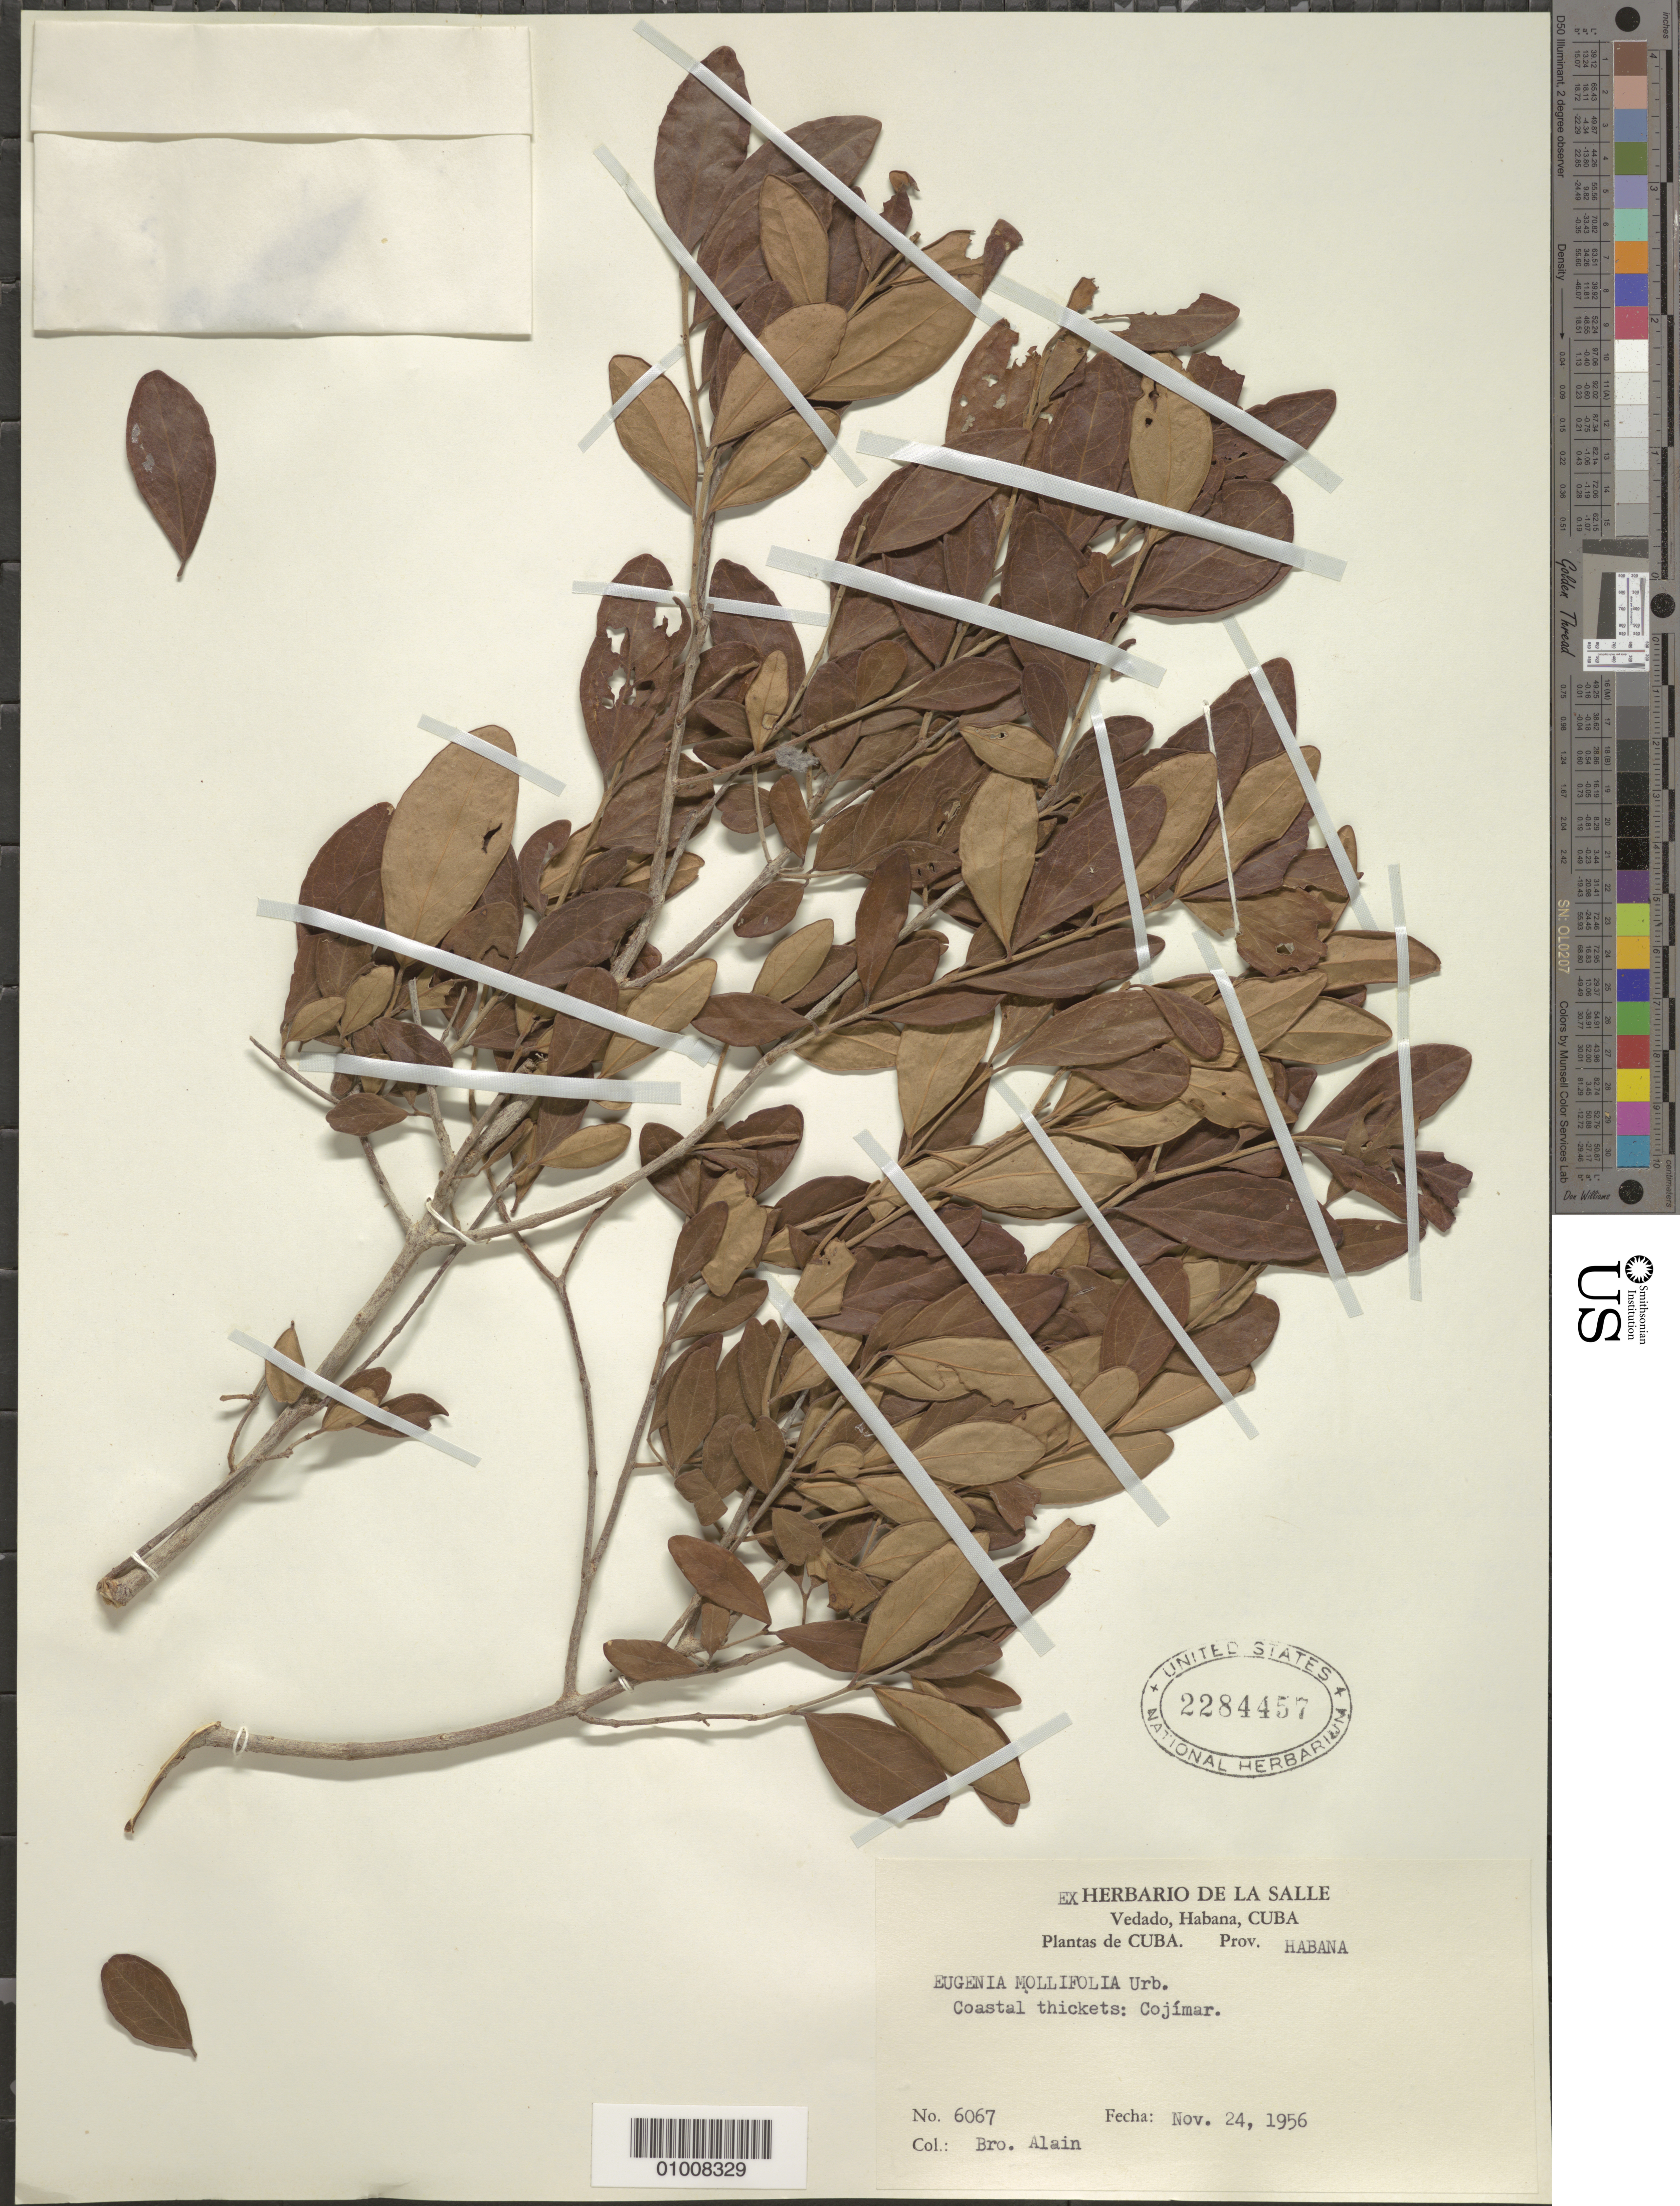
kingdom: Plantae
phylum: Tracheophyta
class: Magnoliopsida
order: Myrtales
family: Myrtaceae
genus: Eugenia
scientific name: Eugenia mollifolia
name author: Urb.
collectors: A. H. Liogier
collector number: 6067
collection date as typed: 24 Nov 1956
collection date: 1956-11-24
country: Cuba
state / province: La Habana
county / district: Municipio Habana del Este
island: Cuba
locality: Cojimar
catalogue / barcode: US 2284457